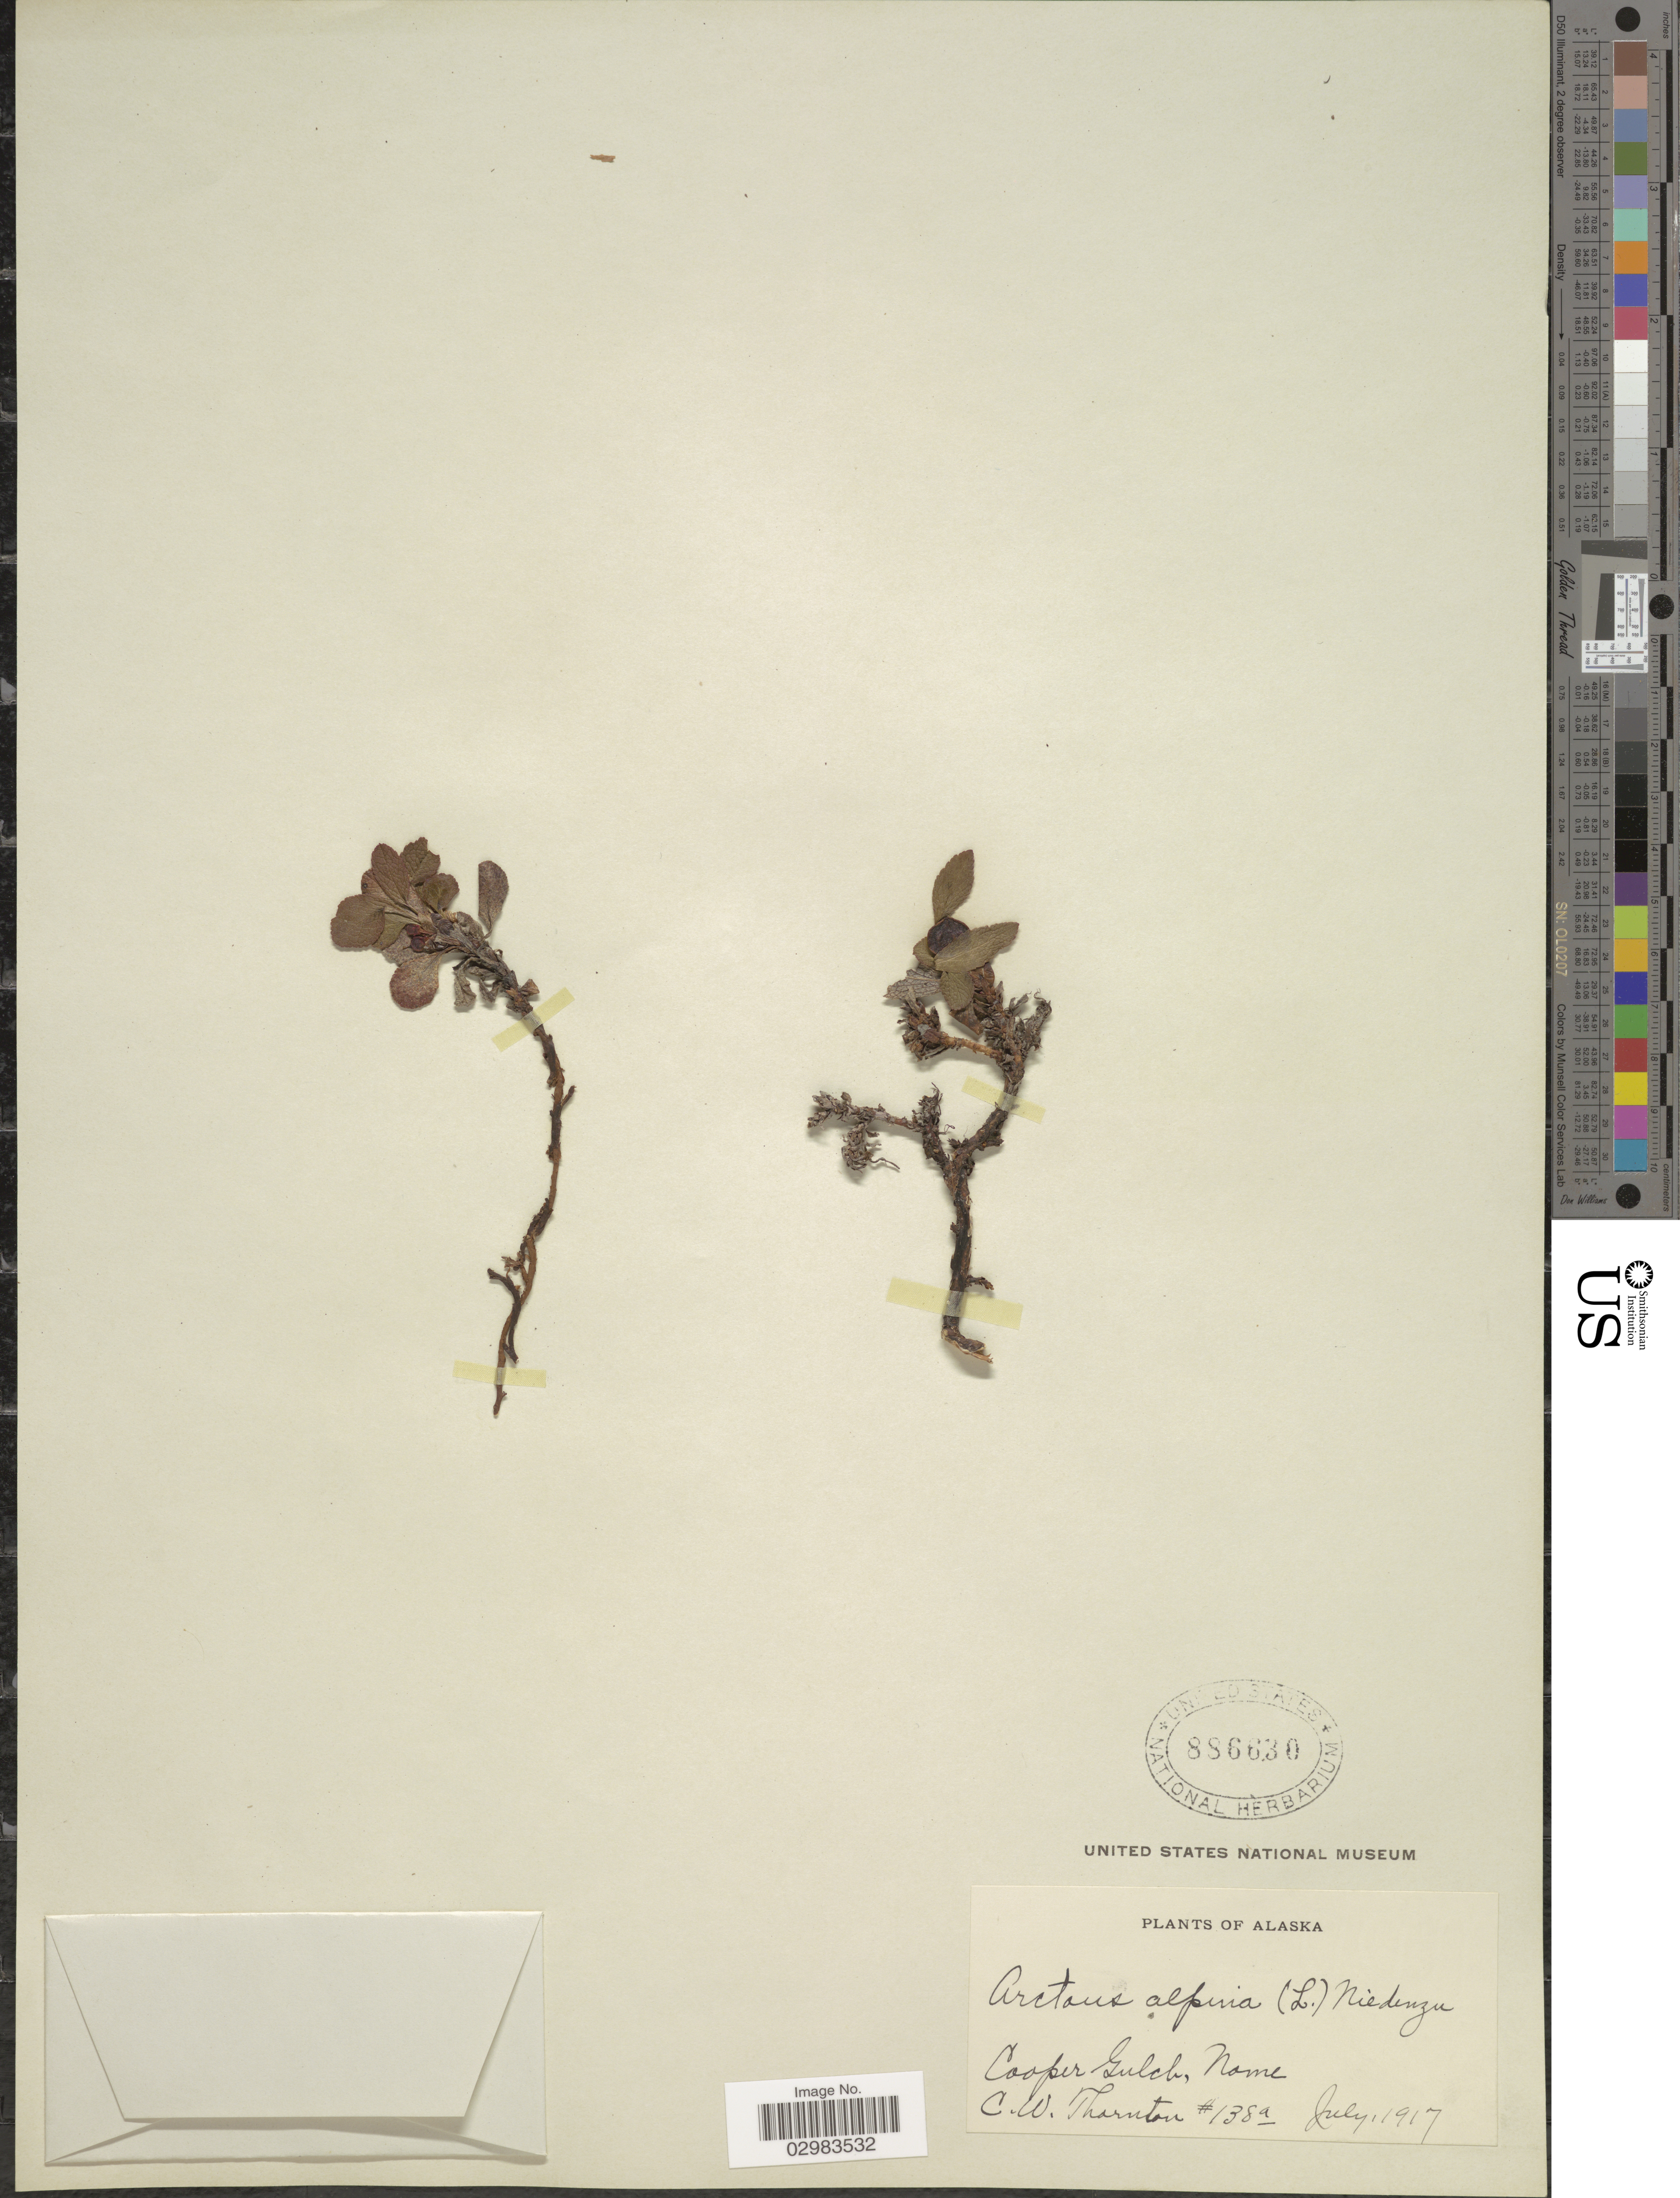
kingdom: Plantae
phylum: Tracheophyta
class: Magnoliopsida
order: Ericales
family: Ericaceae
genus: Arctostaphylos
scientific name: Arctostaphylos alpina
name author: (L.) Spreng.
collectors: C. Thornton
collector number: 138a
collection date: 1917-07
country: United States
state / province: Alaska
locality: Cooper Gulch, Nome.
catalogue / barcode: US 886630